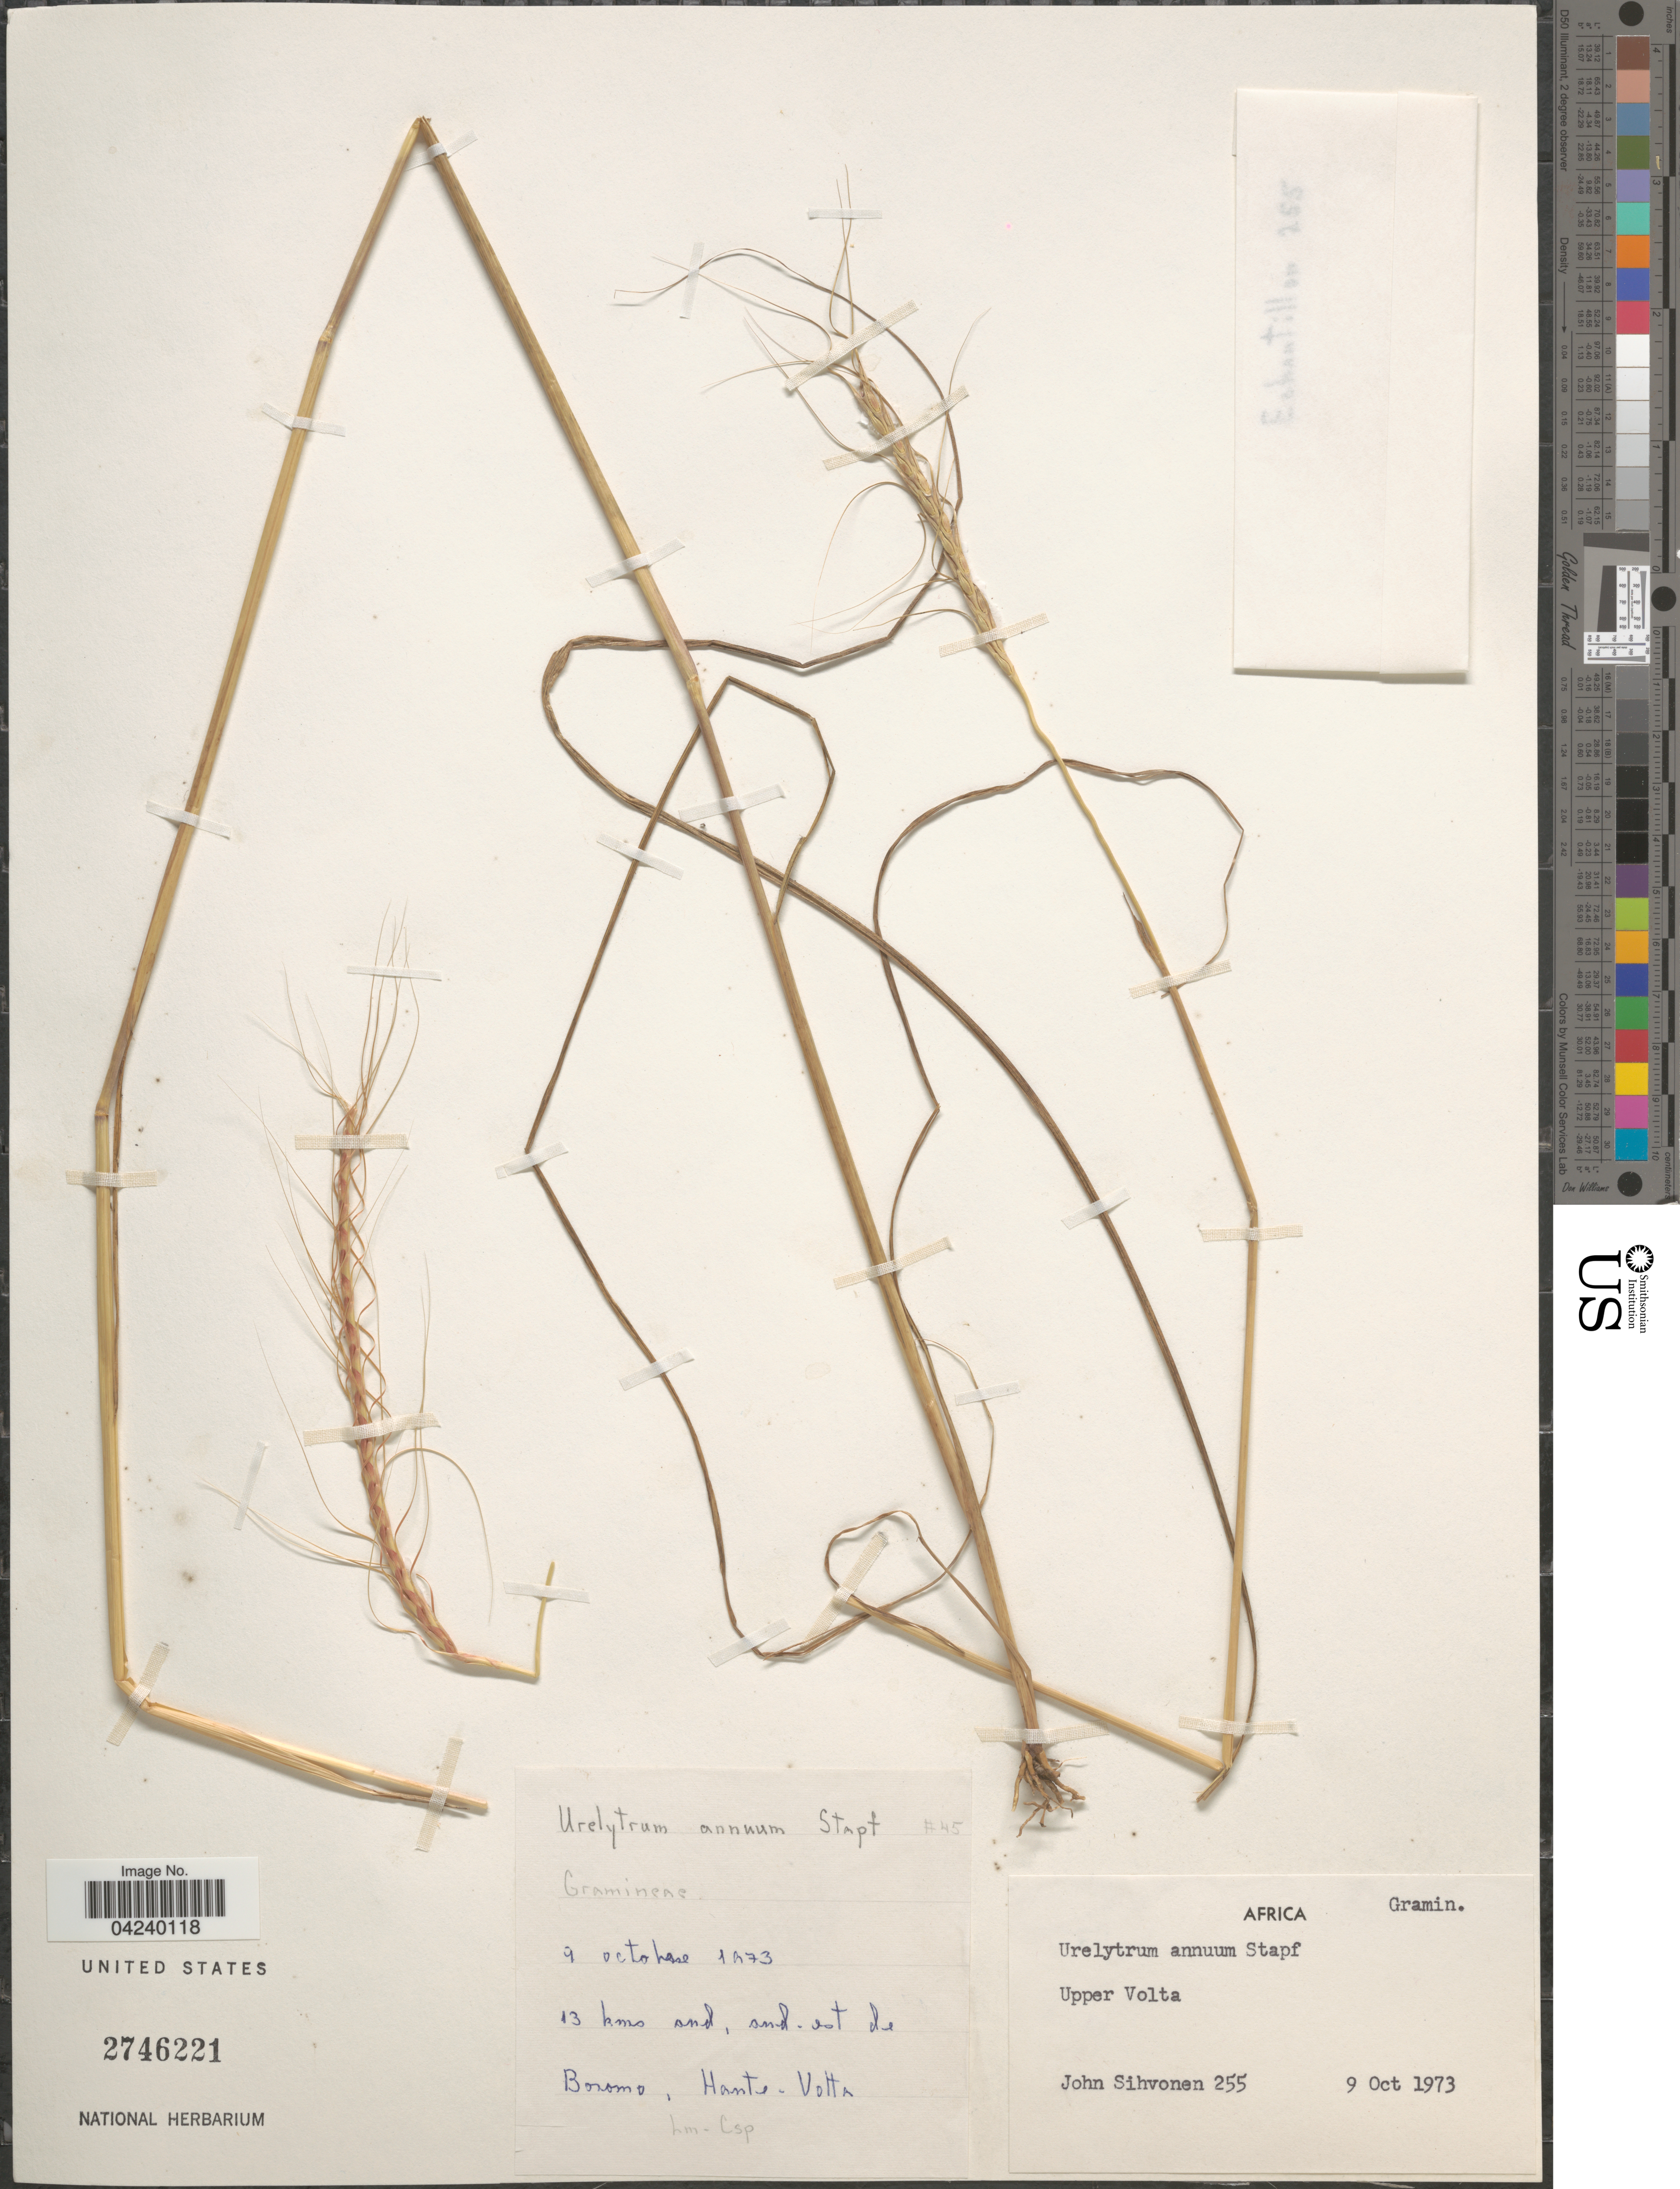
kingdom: Plantae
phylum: Tracheophyta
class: Liliopsida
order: Poales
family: Poaceae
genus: Urelytrum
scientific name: Urelytrum annuum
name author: Stapf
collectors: J. Sihvonen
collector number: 255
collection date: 1973-10-09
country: Ghana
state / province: Volta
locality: Upper Volta.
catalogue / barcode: US 2746221